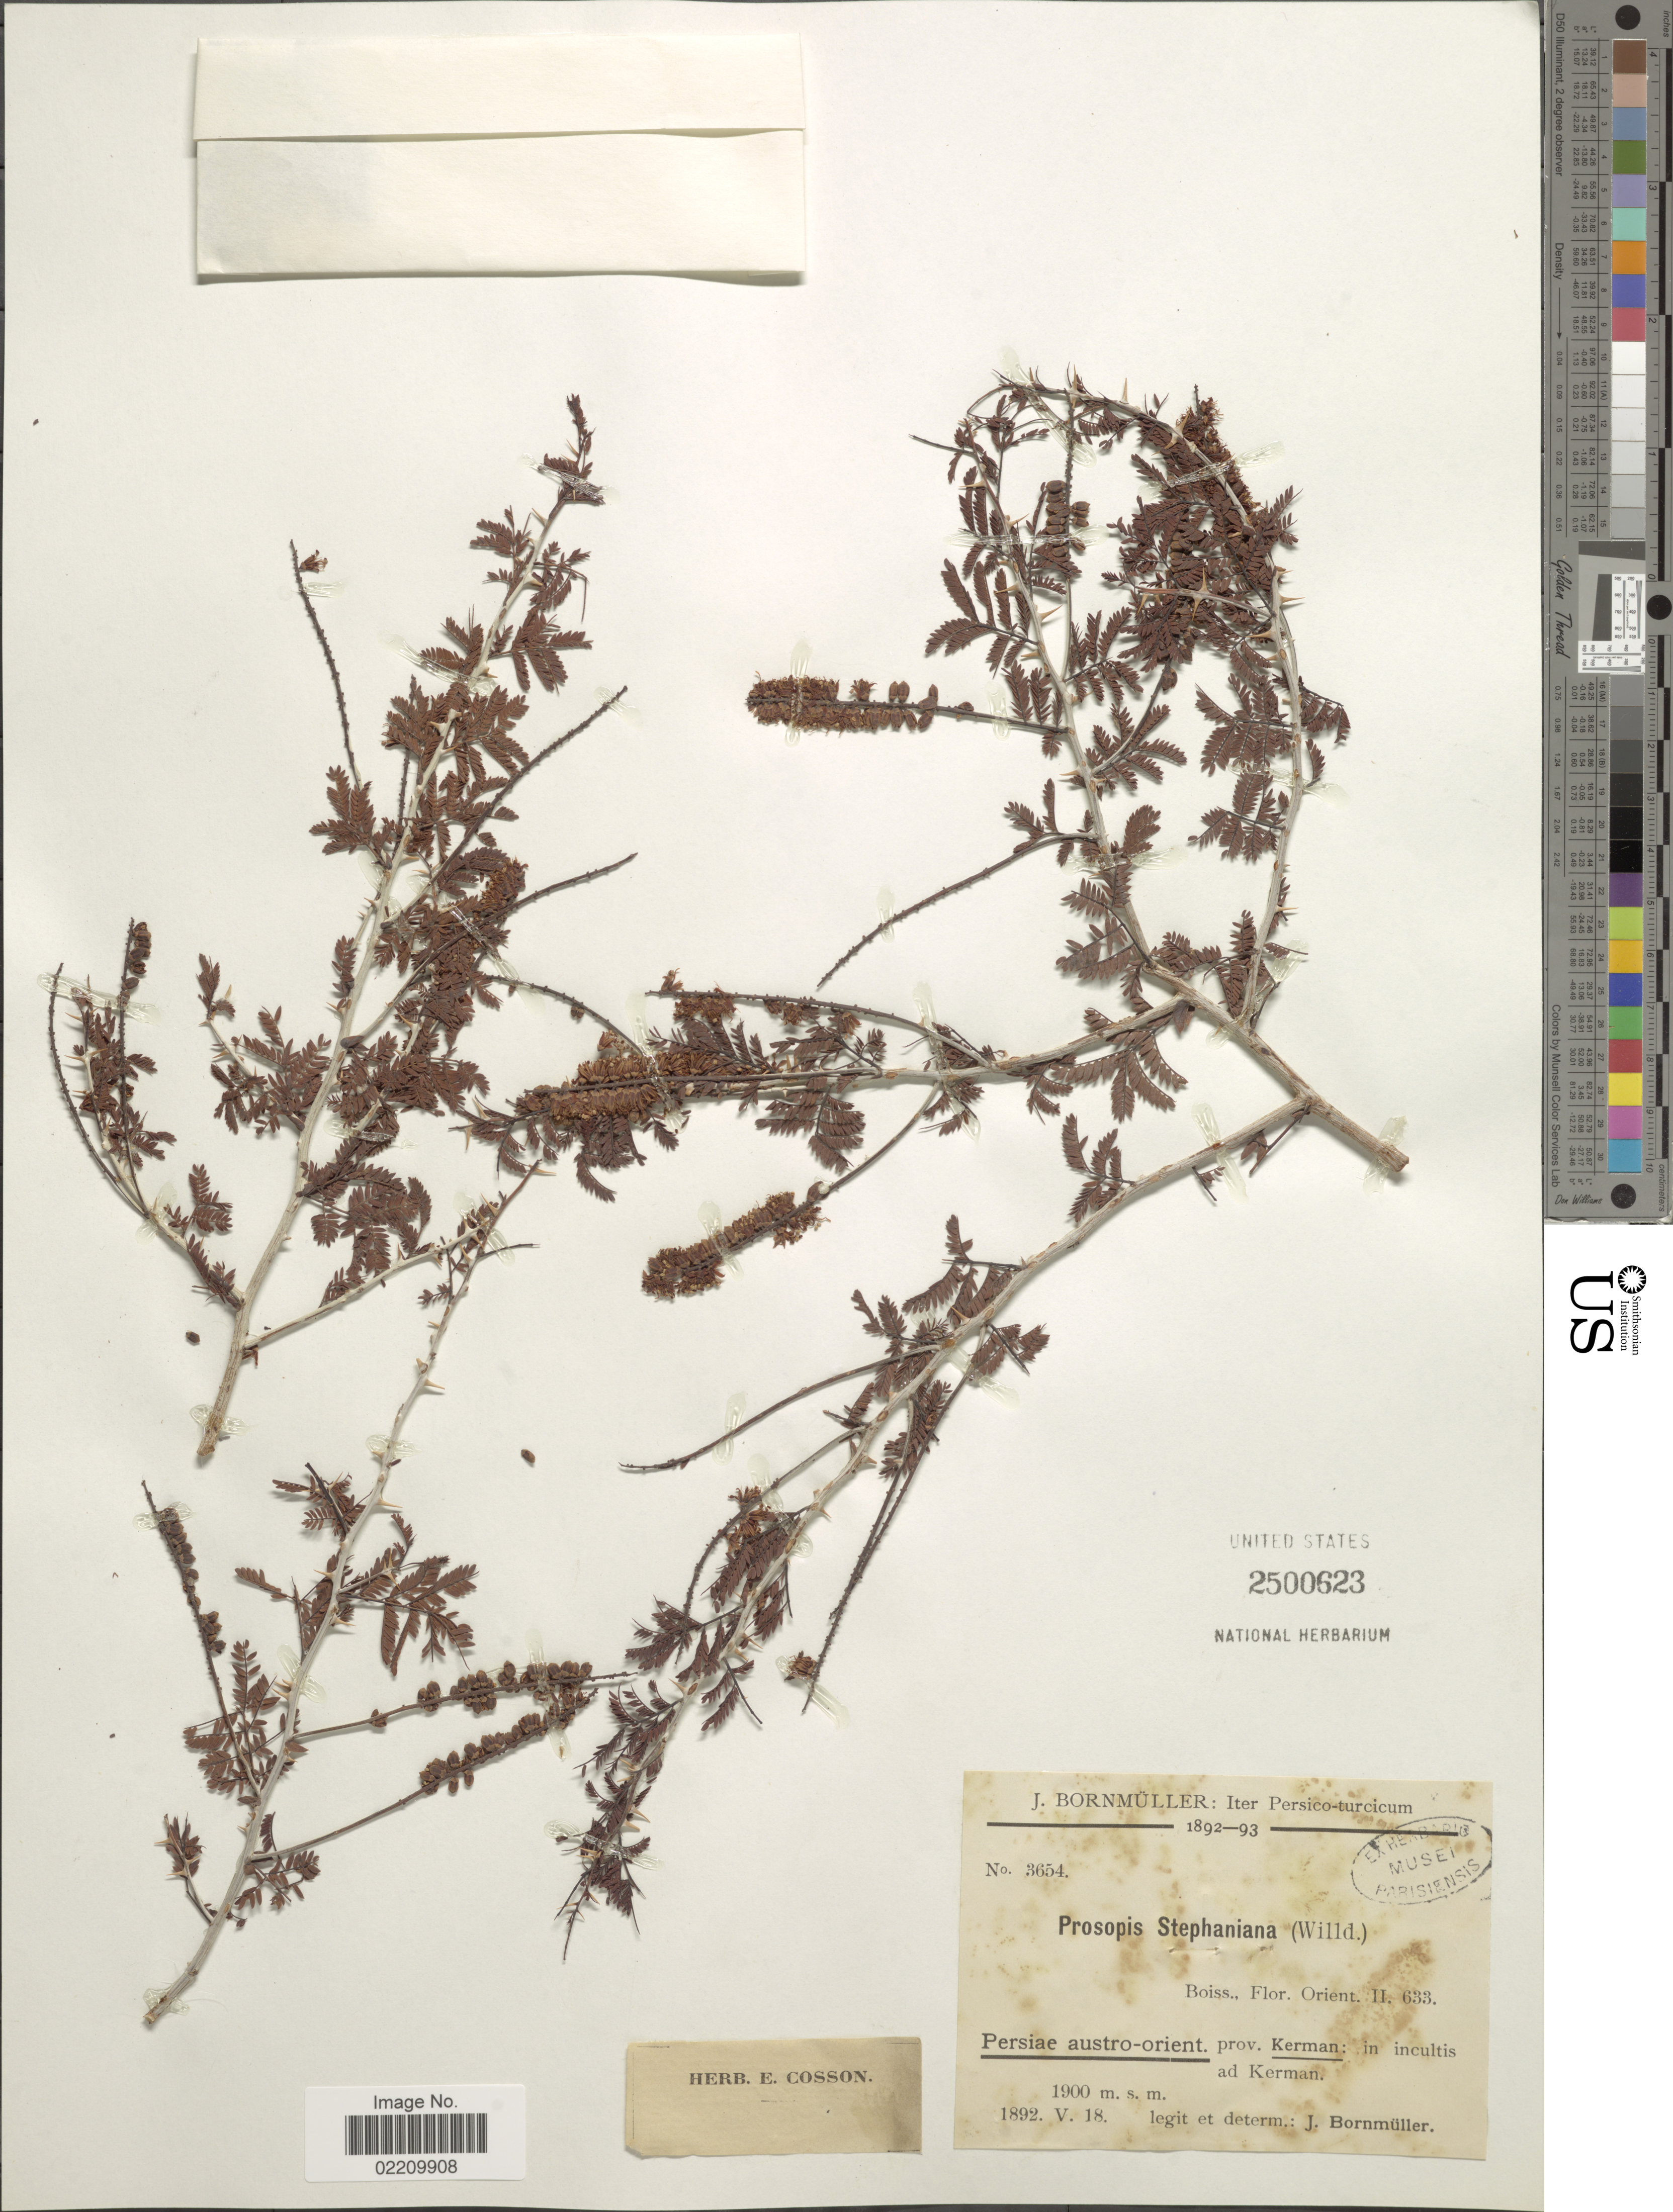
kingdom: Plantae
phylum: Tracheophyta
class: Magnoliopsida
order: Fabales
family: Fabaceae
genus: Prosopis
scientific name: Prosopis farcta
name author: (Banks & Sol.) J.F. Macbr.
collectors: J. Bornmüller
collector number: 3654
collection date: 1892-05-18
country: Iran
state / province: Kerman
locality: Persiae austro-orient, ad Kerman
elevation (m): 1900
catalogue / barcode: US 2500623